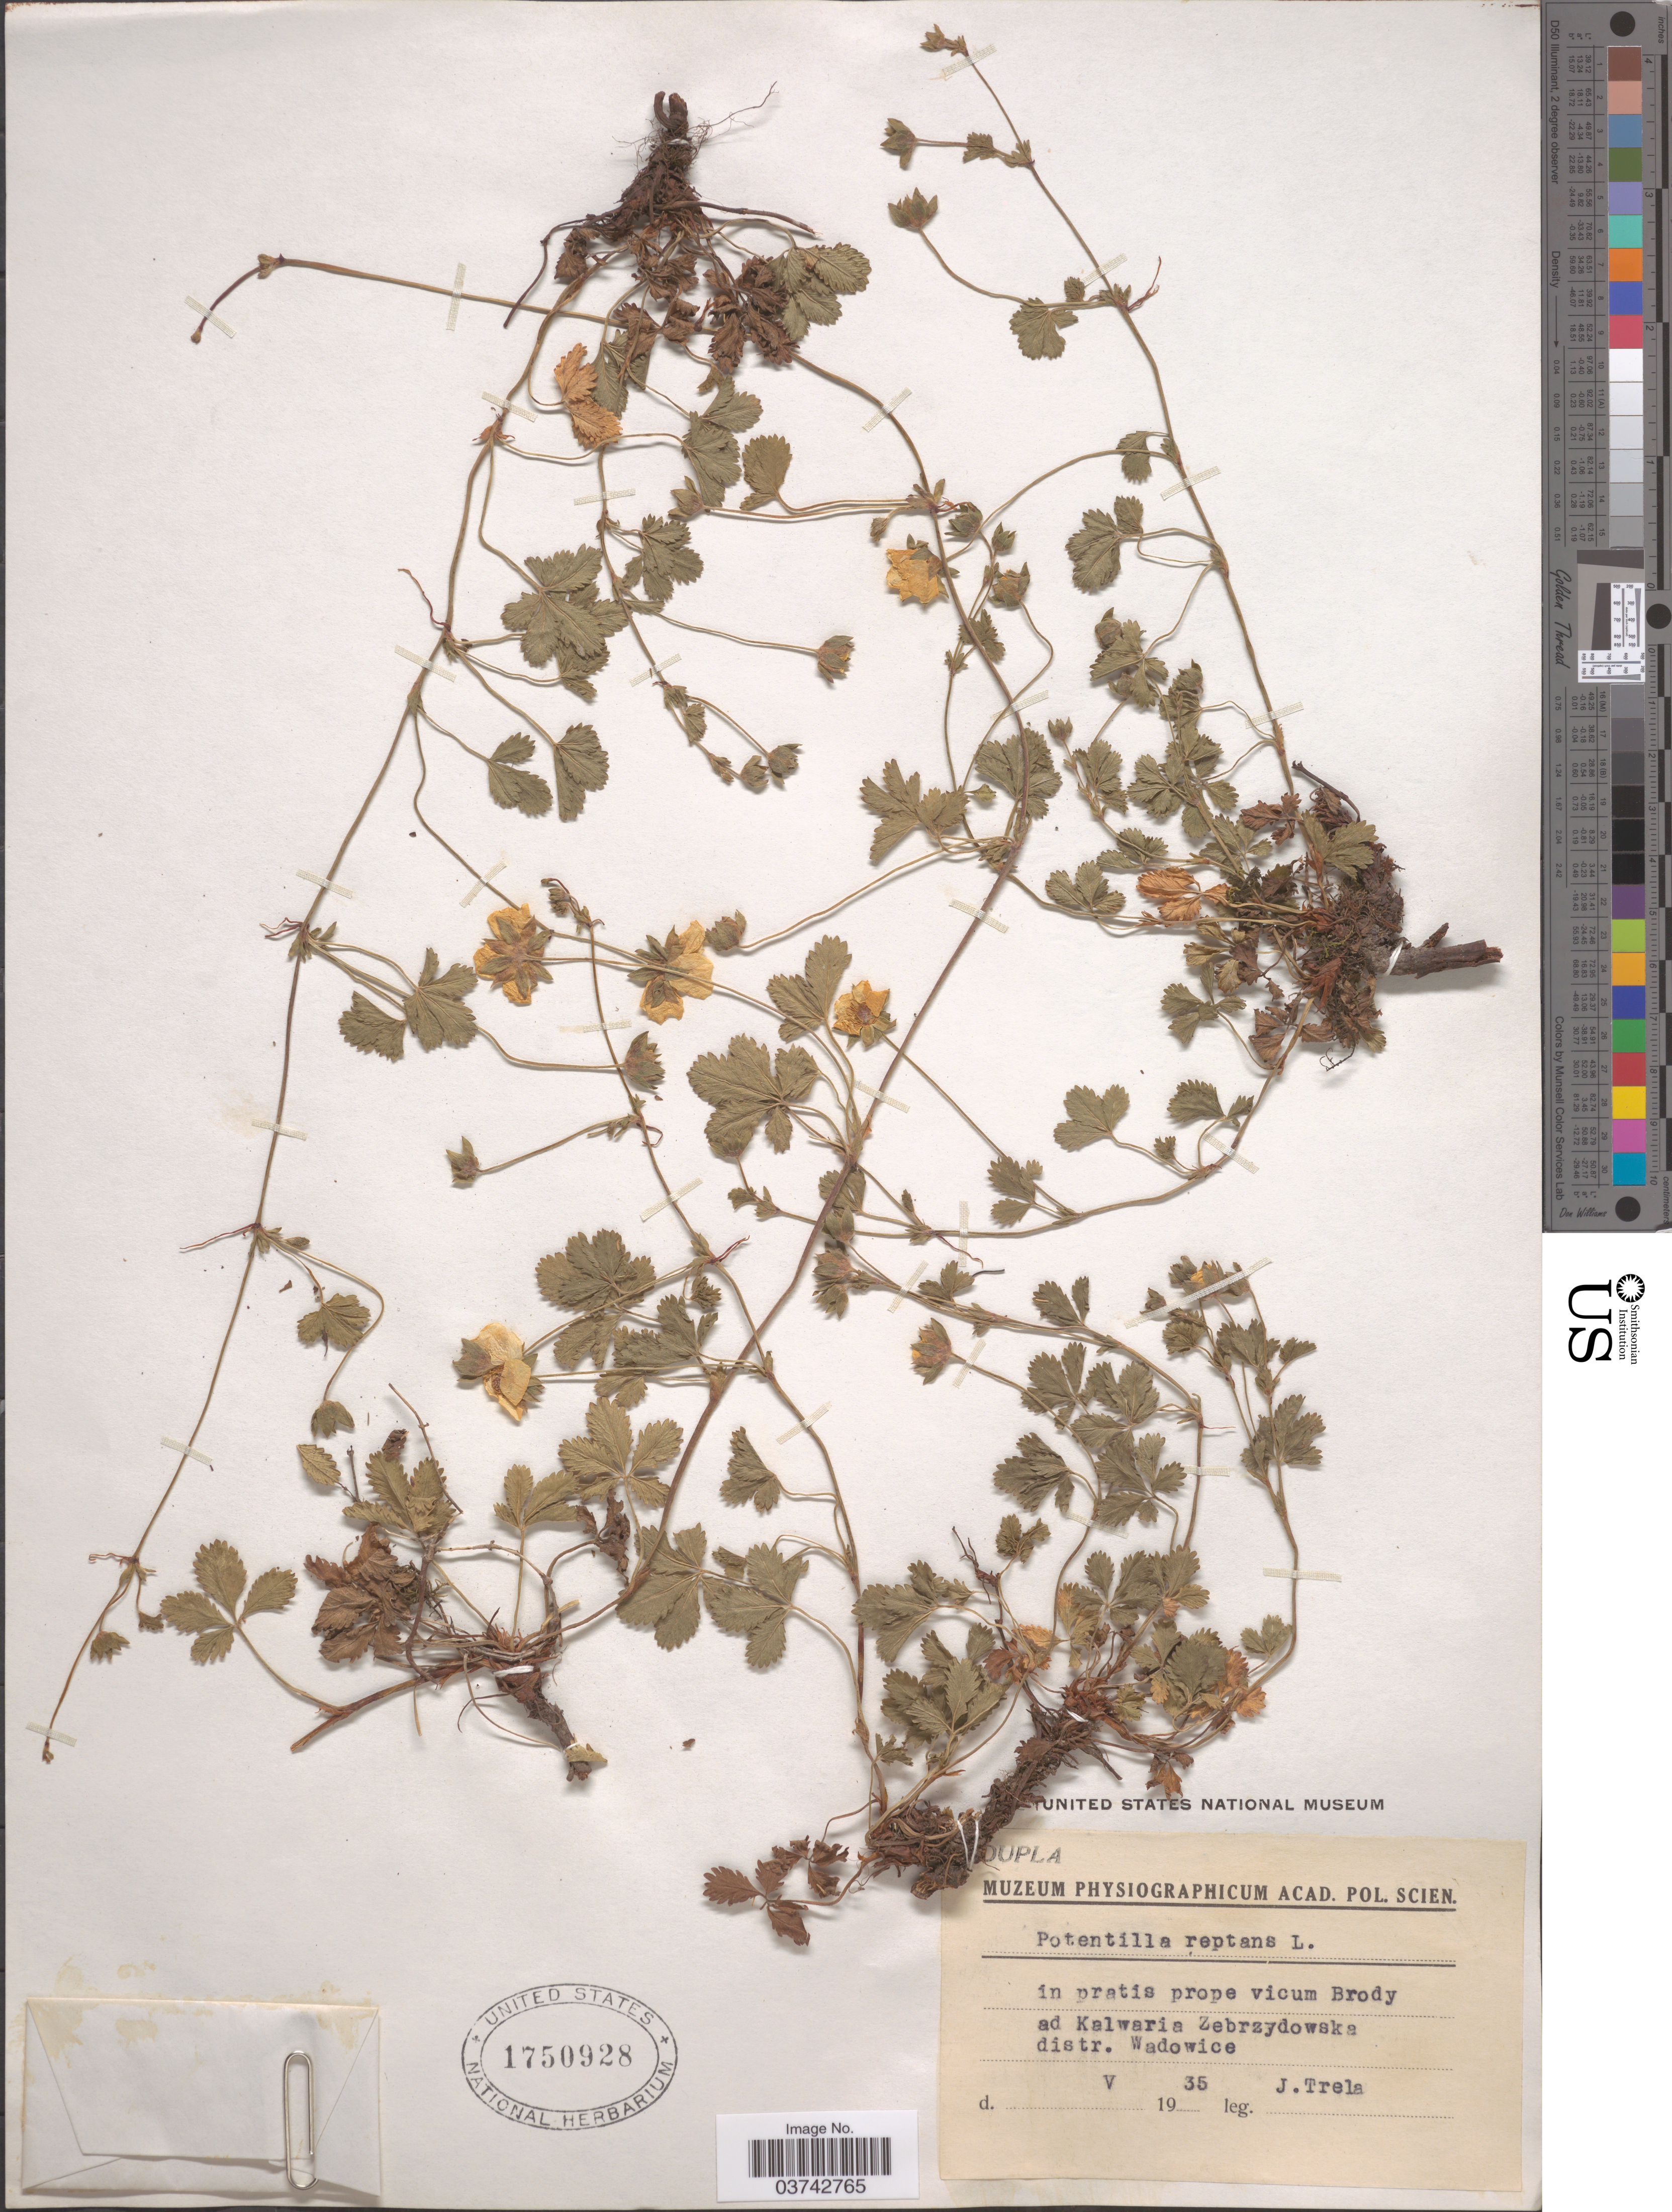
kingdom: Plantae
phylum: Tracheophyta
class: Magnoliopsida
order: Rosales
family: Rosaceae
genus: Potentilla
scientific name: Potentilla reptans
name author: L.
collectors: J. Trela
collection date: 1935-05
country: Poland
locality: In pratis prope vicum Brody ad Kalwaria Zebrzydowska distr. Wadowice.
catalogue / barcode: US 1750928